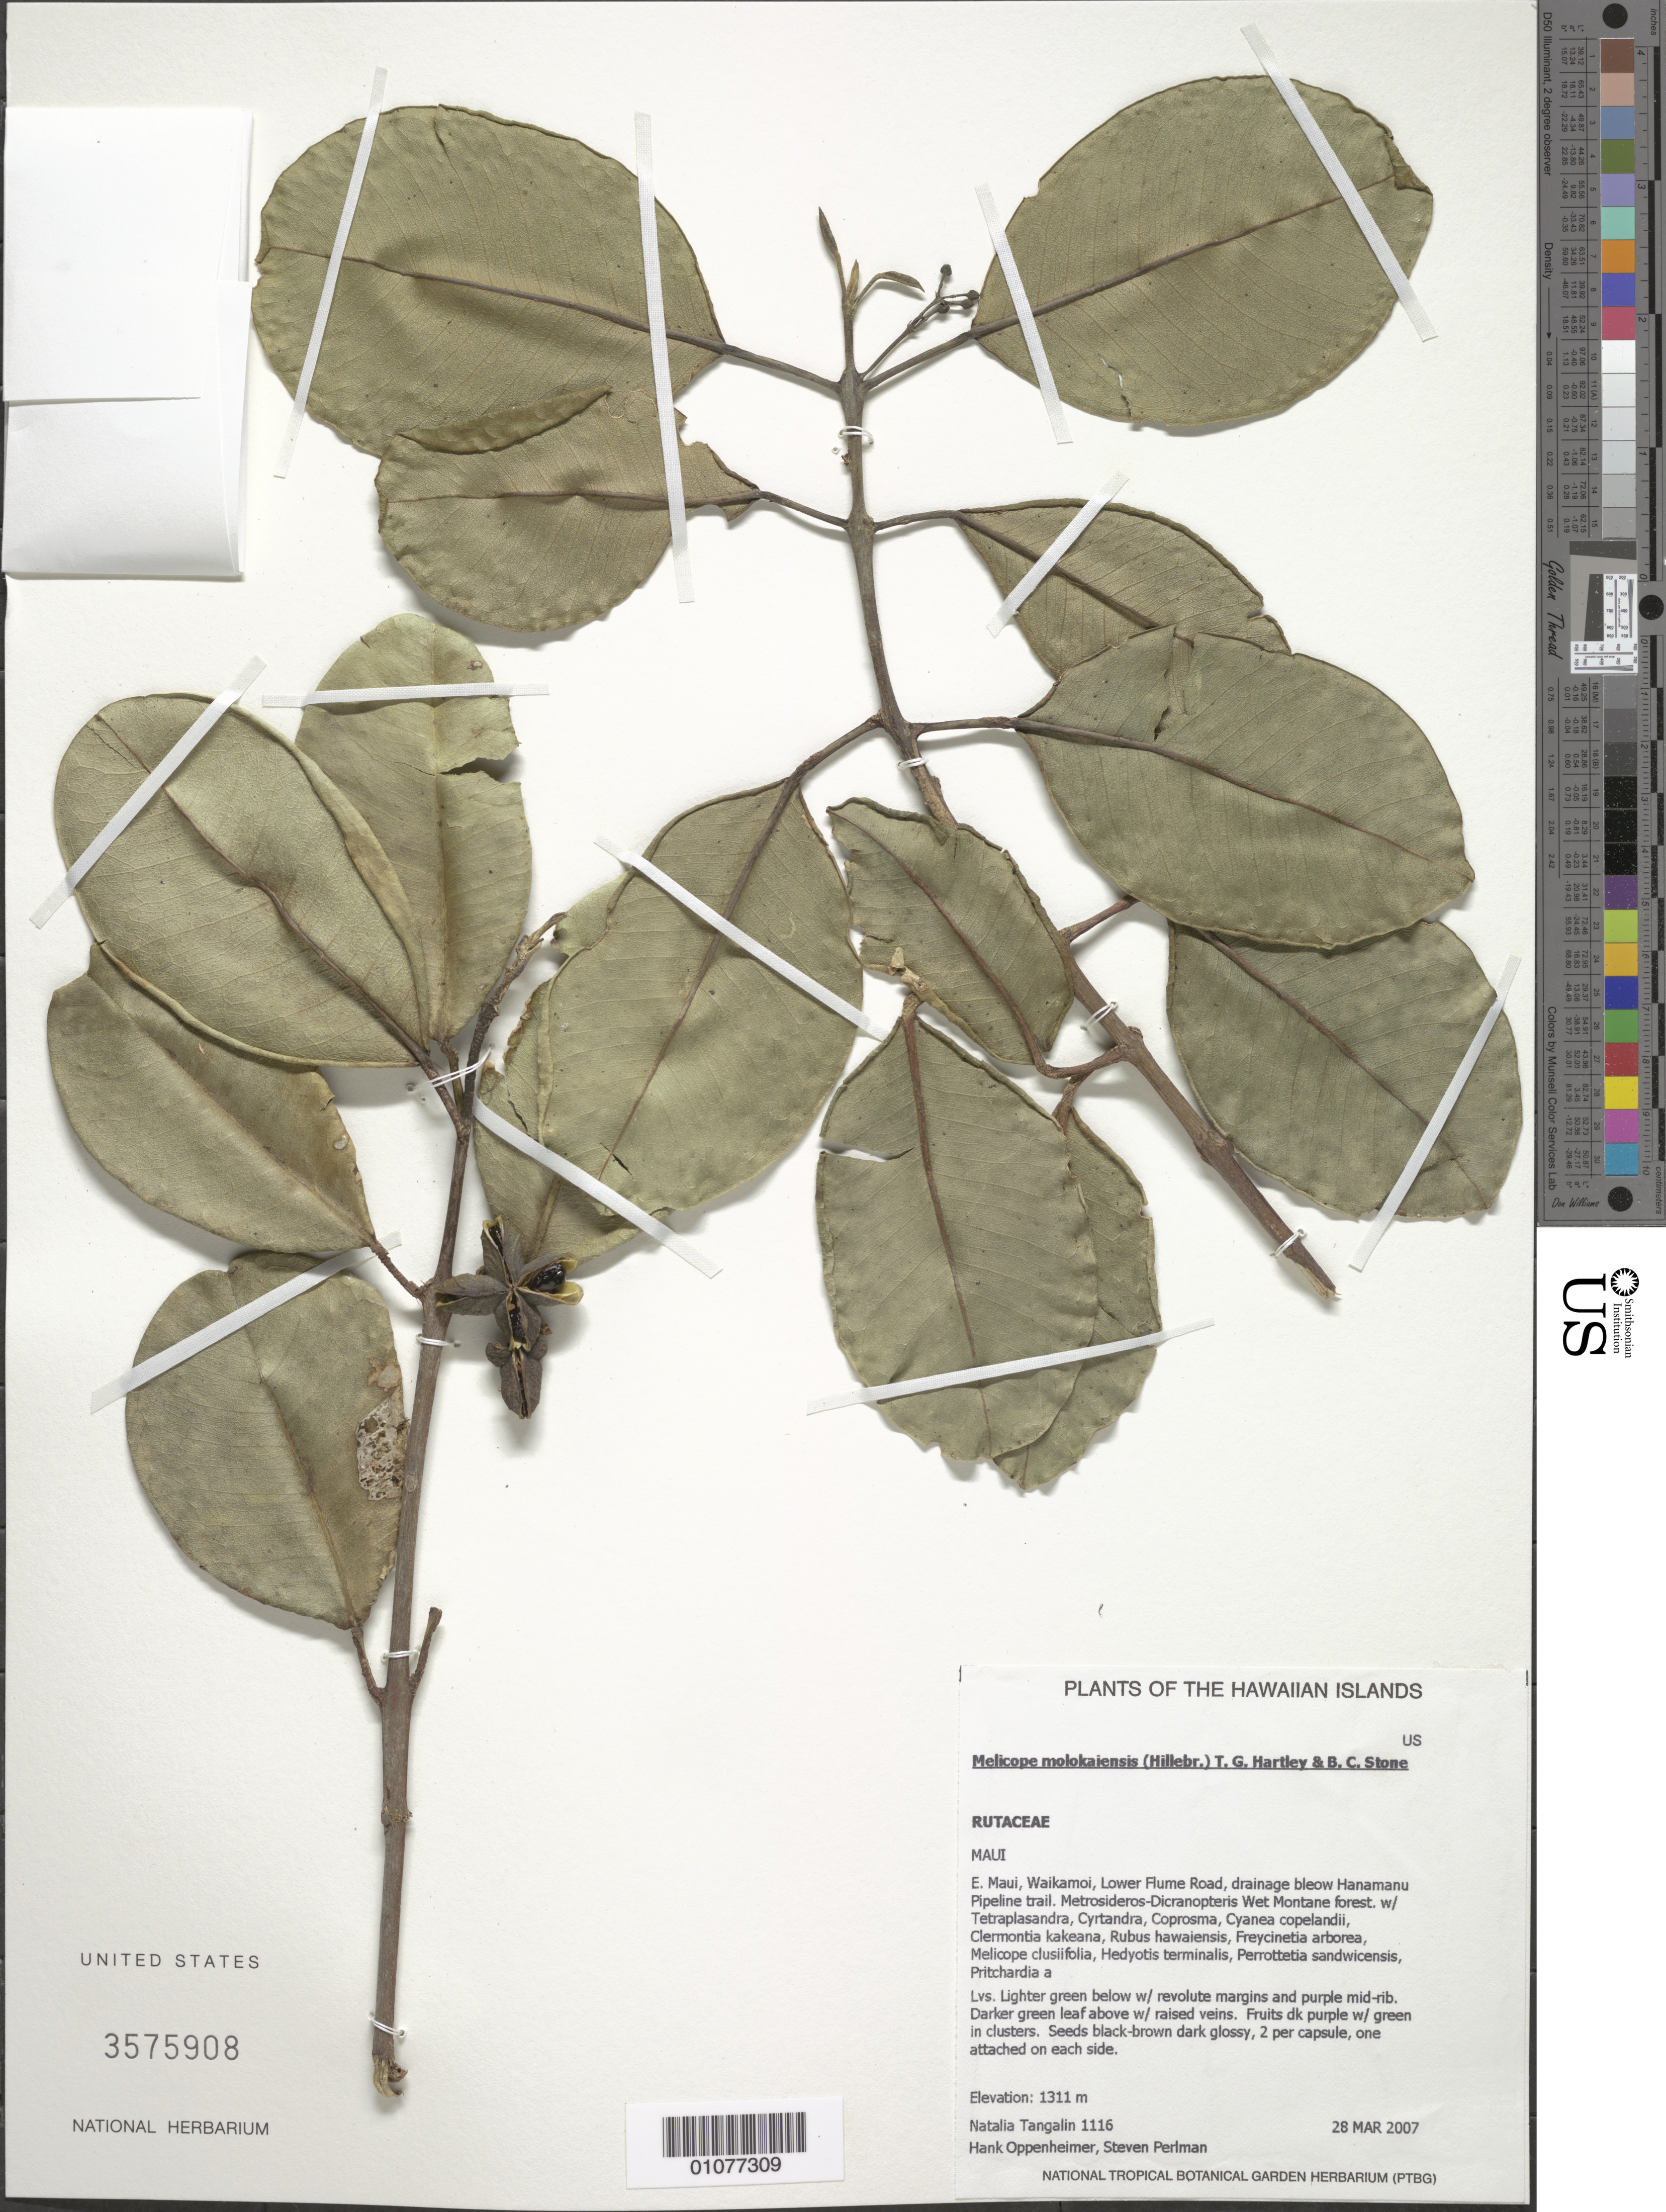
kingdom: Plantae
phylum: Tracheophyta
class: Magnoliopsida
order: Sapindales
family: Rutaceae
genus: Melicope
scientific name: Melicope molokaiensis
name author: (Hillebr.) T.G. Hartley & B.C. Stone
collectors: N. Tangalin, H. Oppenheimer & S. P. Perlman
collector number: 1116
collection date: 2007-03-28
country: United States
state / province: Hawaii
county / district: Maui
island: Maui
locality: E Maui, Waikamoi, Lower Flume Road, drainage below Hanamanu Pipeline trail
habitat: wet montane forest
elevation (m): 1311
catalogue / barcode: US 3575908